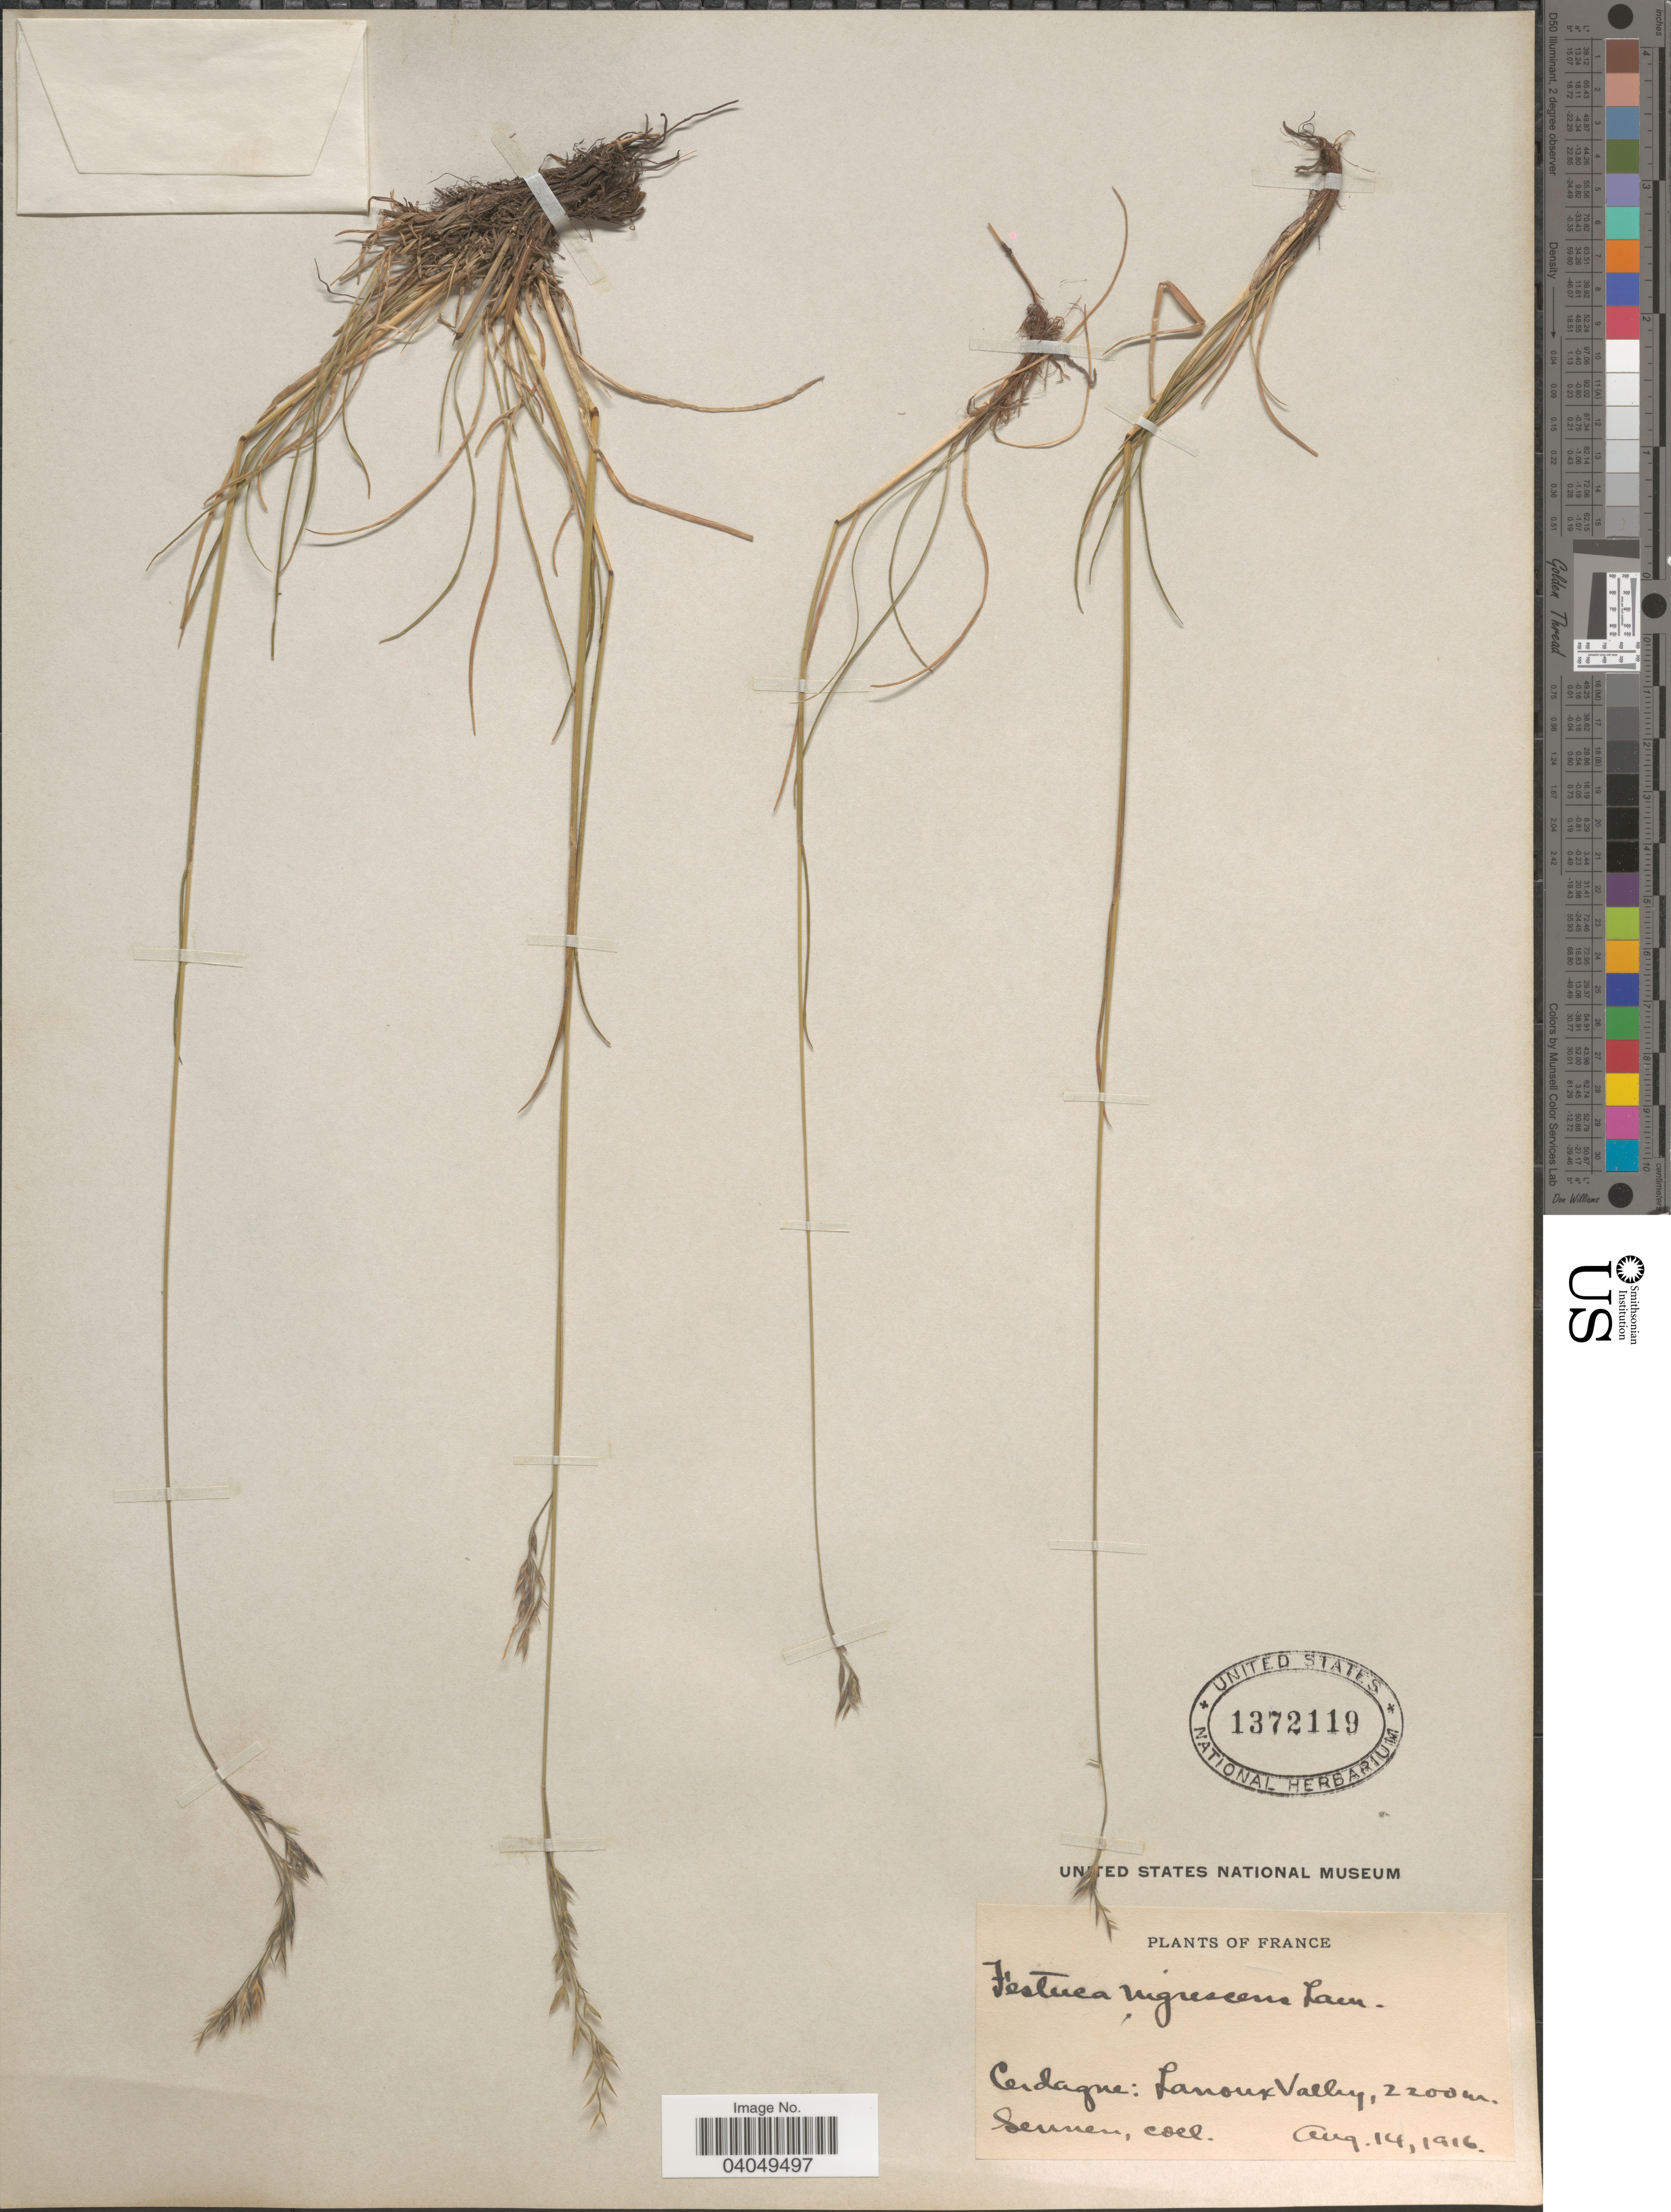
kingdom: Plantae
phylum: Tracheophyta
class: Liliopsida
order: Poales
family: Poaceae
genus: Festuca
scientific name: Festuca nigrescens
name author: Lam.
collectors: E. Sennen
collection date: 1916-08-14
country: France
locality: Cerdagne: Lanoux Valley.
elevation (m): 2200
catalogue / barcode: US 1372119